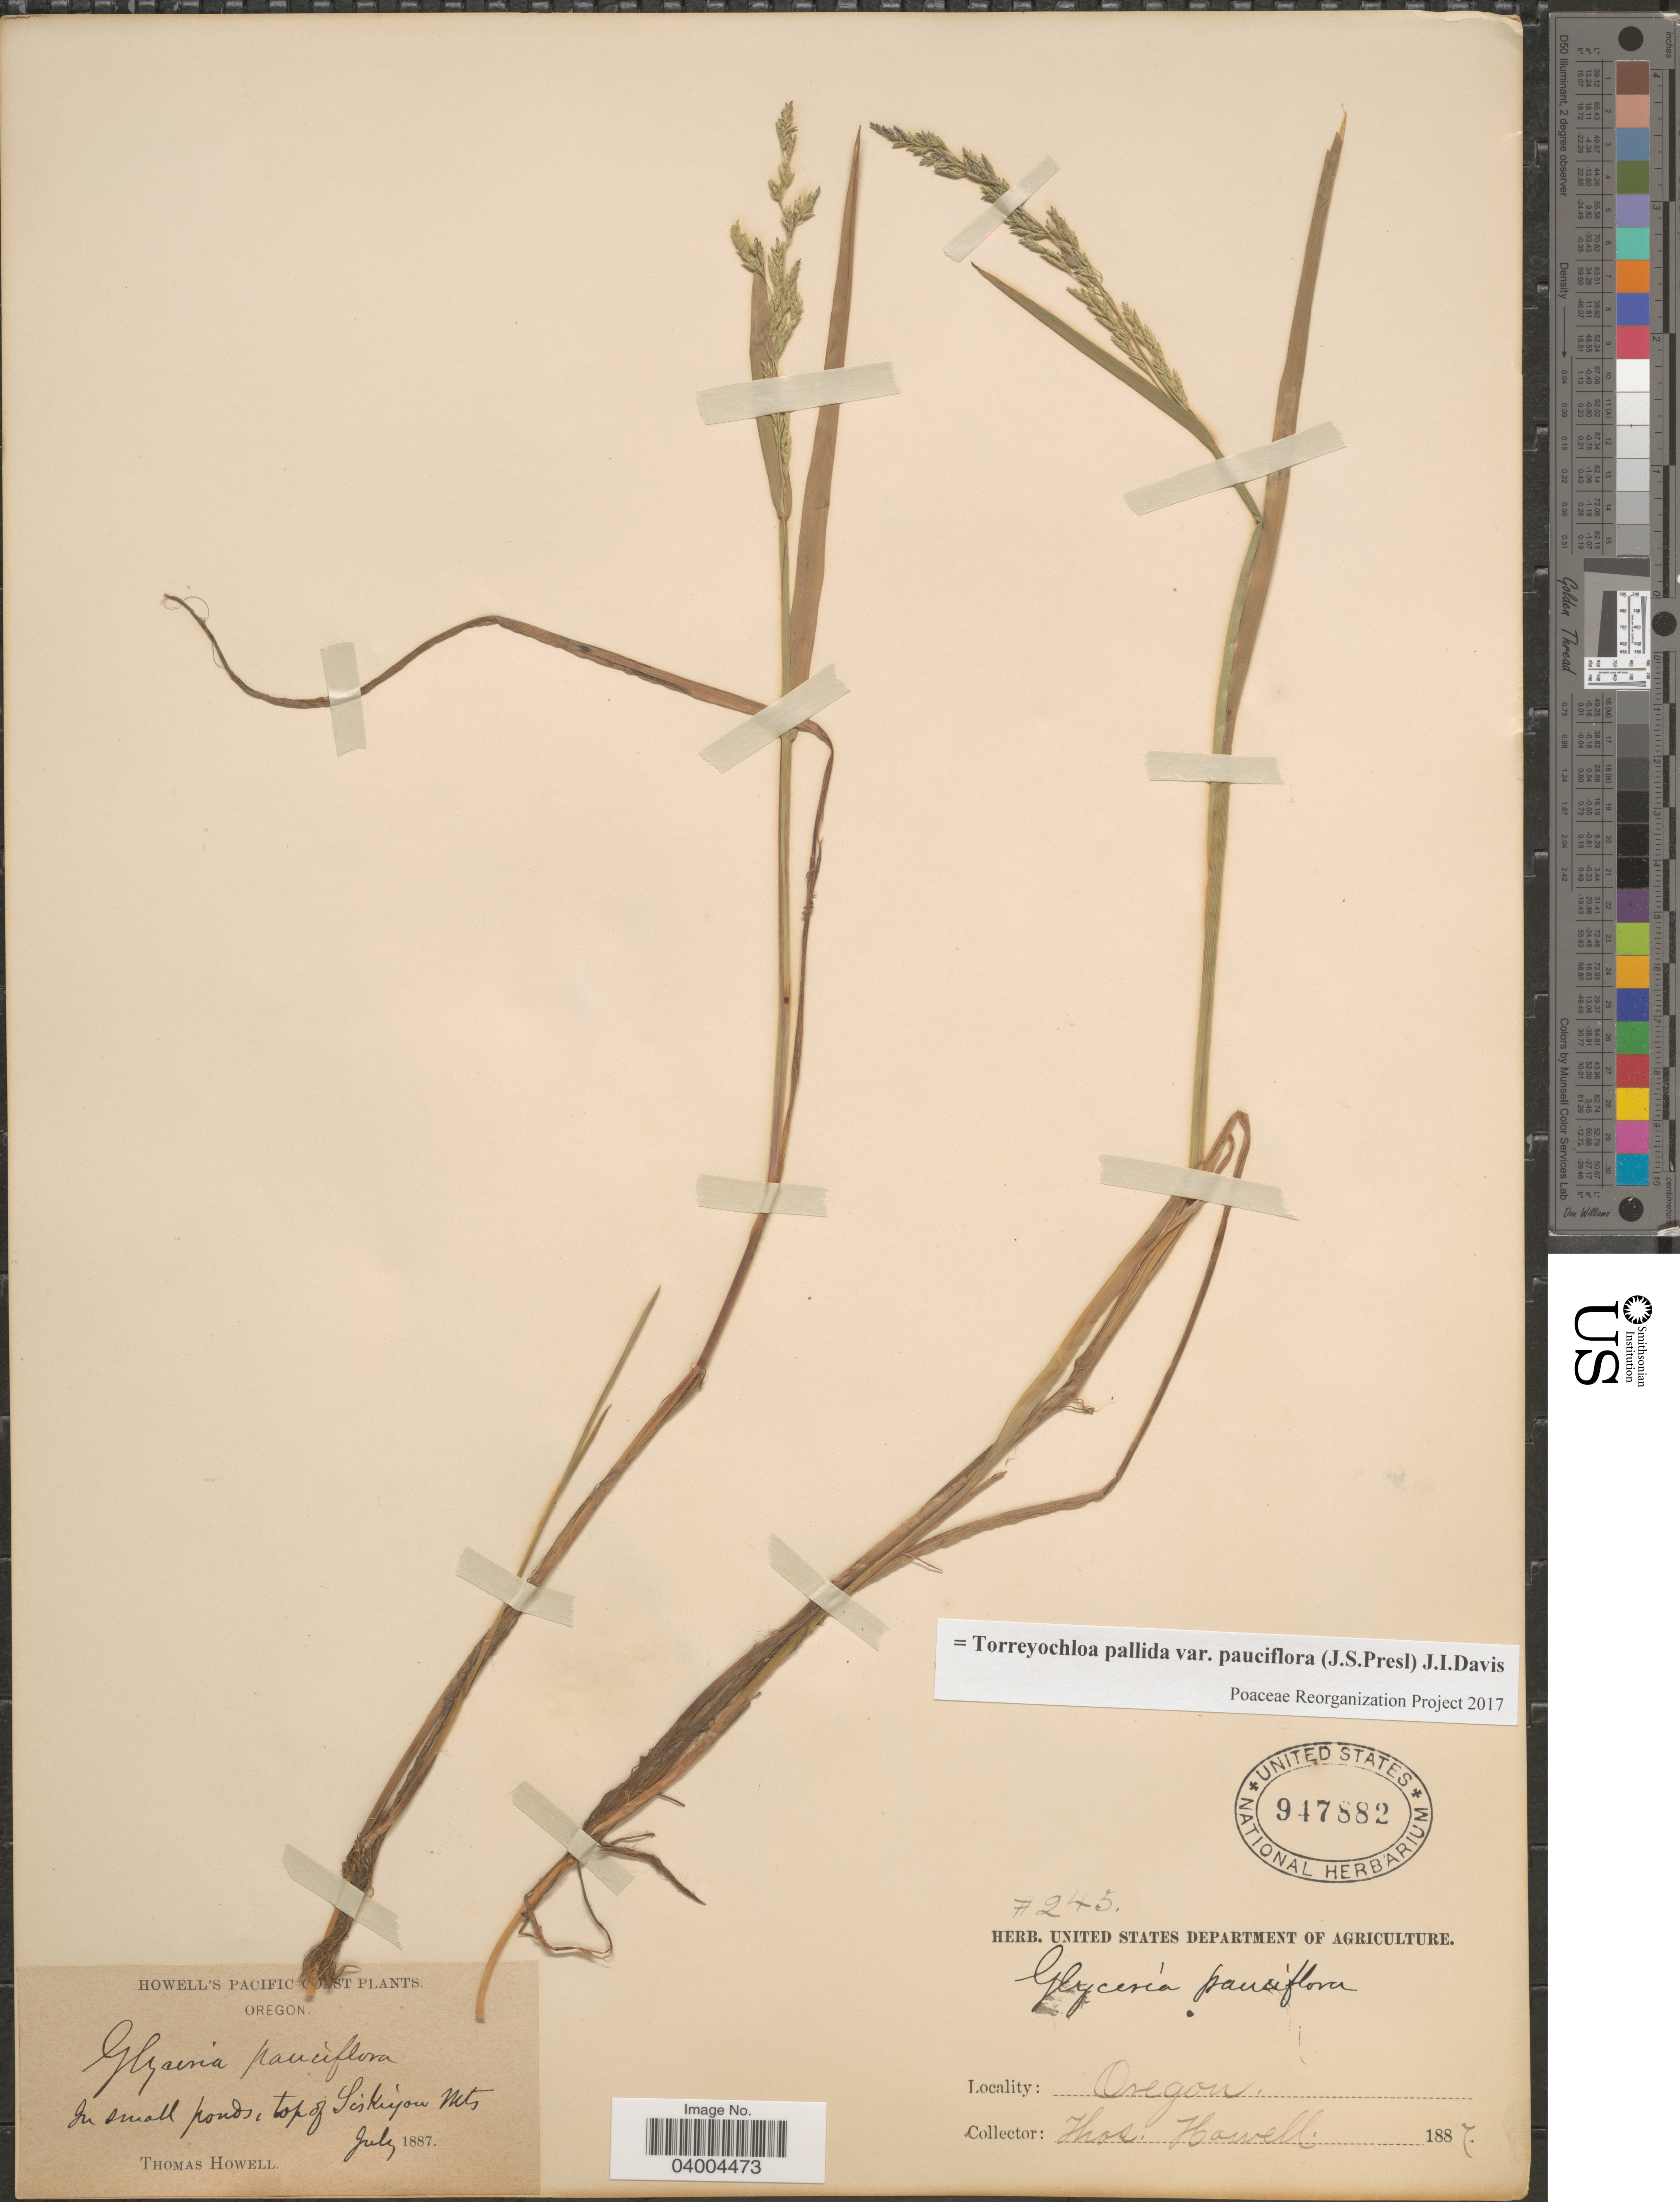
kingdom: Plantae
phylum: Tracheophyta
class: Liliopsida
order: Poales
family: Poaceae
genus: Torreyochloa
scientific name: Torreyochloa pallida var. pauciflora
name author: (J. Presl) J.I. Davis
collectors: T. Howell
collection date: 1887-07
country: United States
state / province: Oregon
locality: Pacific Coast. In small ponds, top of Siskiyou Mts.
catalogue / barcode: US 947882